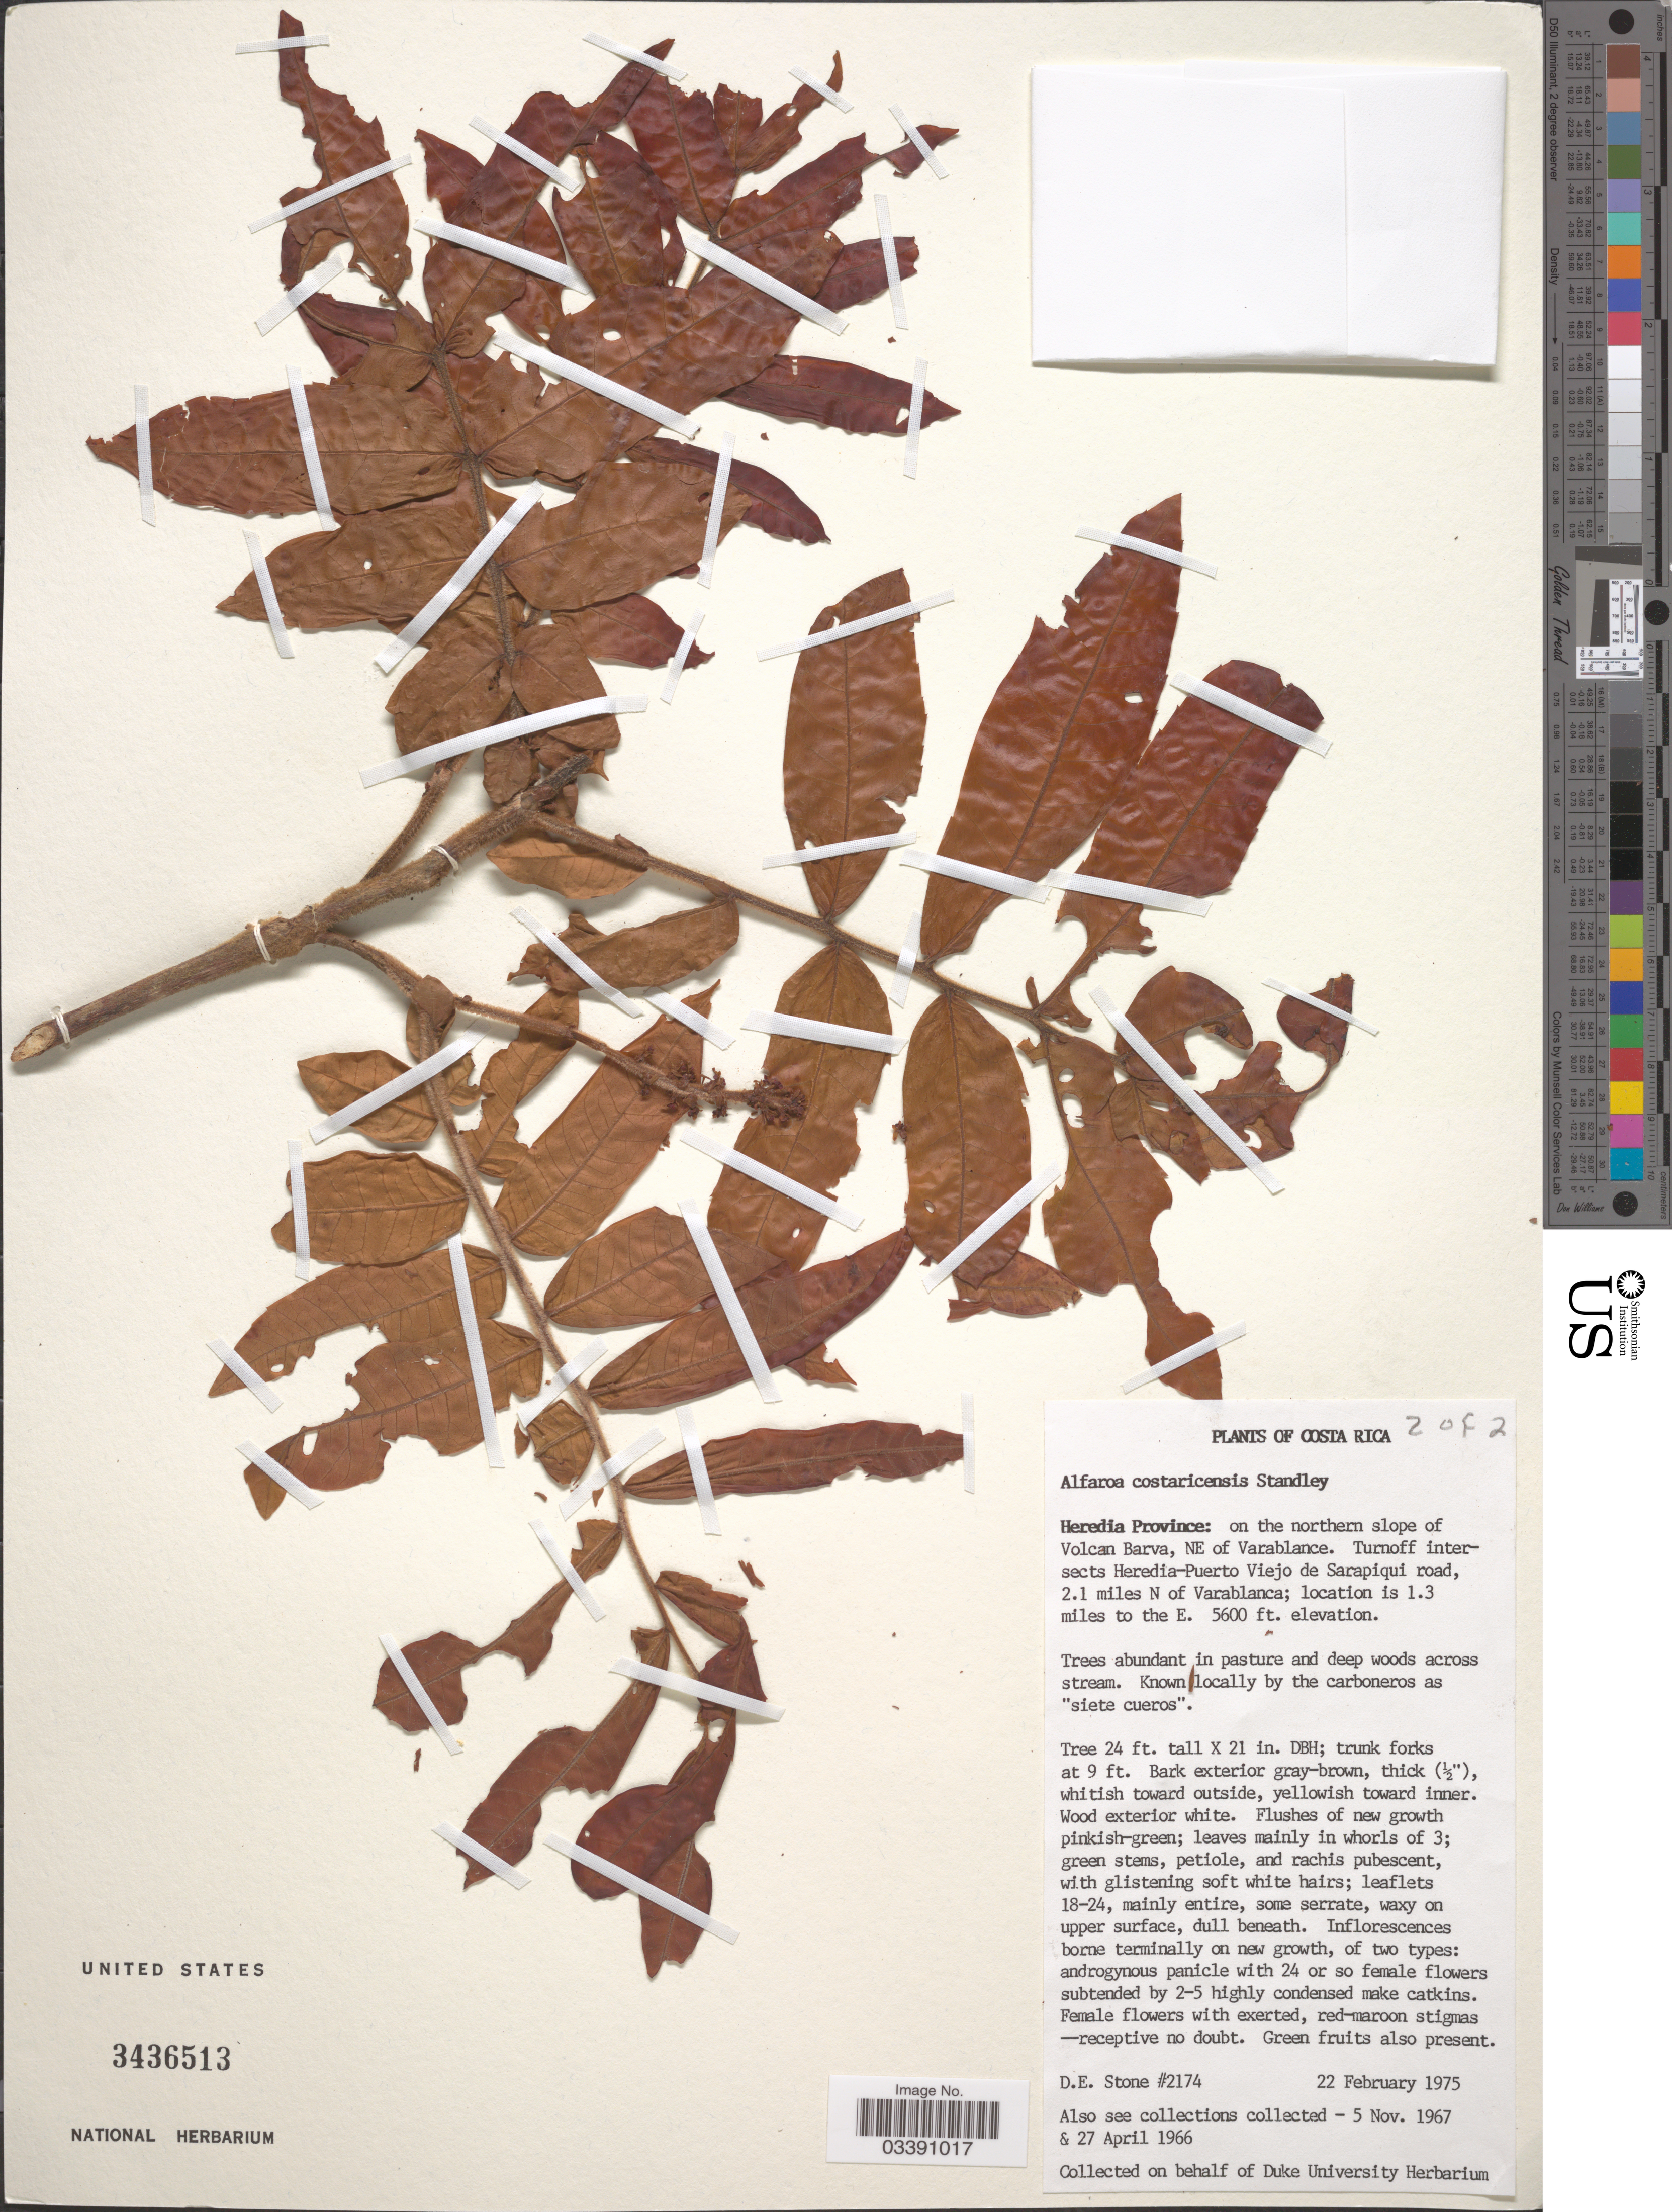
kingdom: Plantae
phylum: Tracheophyta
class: Magnoliopsida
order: Fagales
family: Juglandaceae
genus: Alfaroa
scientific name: Alfaroa costaricensis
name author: Standl.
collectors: D. E. Stone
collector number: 2174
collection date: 1975-02-22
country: Costa Rica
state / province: Heredia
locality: On the northern slope of Volcan Barva NE of Varablanca. Turnoff intersects Heredia-Puerto Viejo de Sarapique road, 2.1 miles N of Varablanca; location is 1.3 miles to the E.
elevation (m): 1707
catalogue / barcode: US 3436513